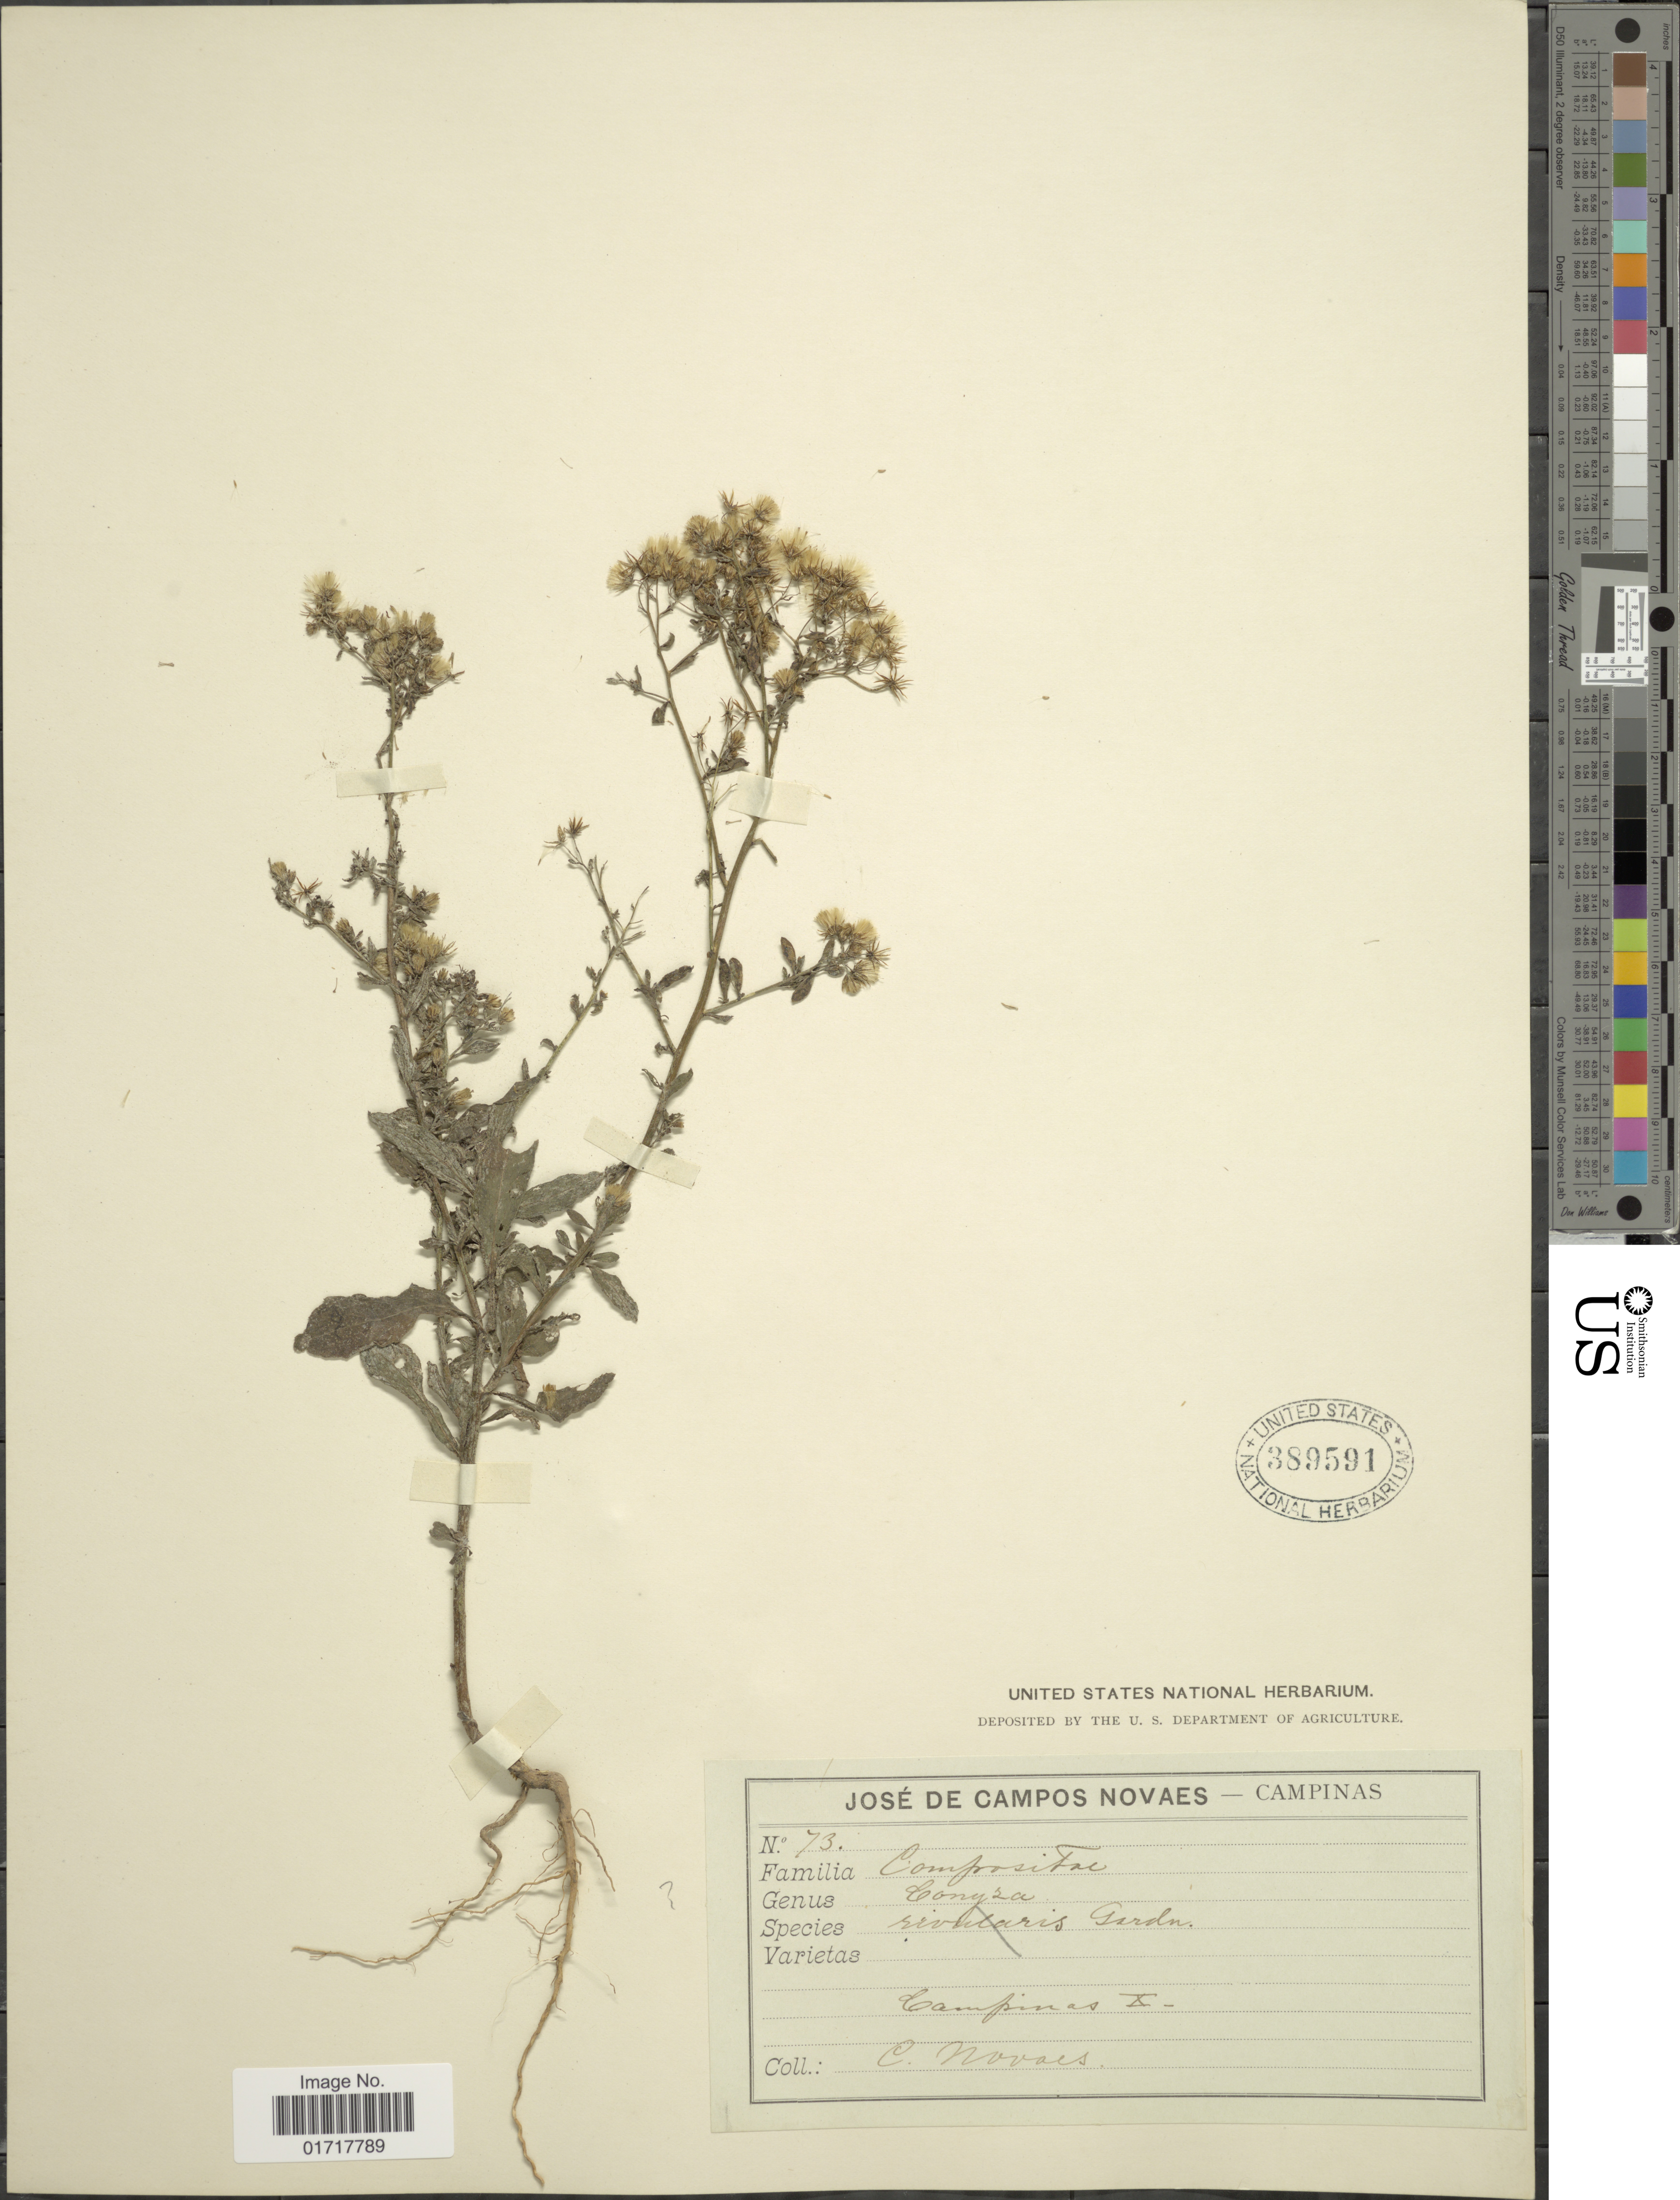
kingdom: Plantae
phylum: Tracheophyta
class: Magnoliopsida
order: Asterales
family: Asteraceae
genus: Conyza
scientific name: Conyza sp.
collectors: F. R. Fosberg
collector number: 35701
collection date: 1954-02-13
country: U.S. Administered Pacific Islands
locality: Midway Island. Sand Island, near airfield.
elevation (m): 1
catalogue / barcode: US 2399703